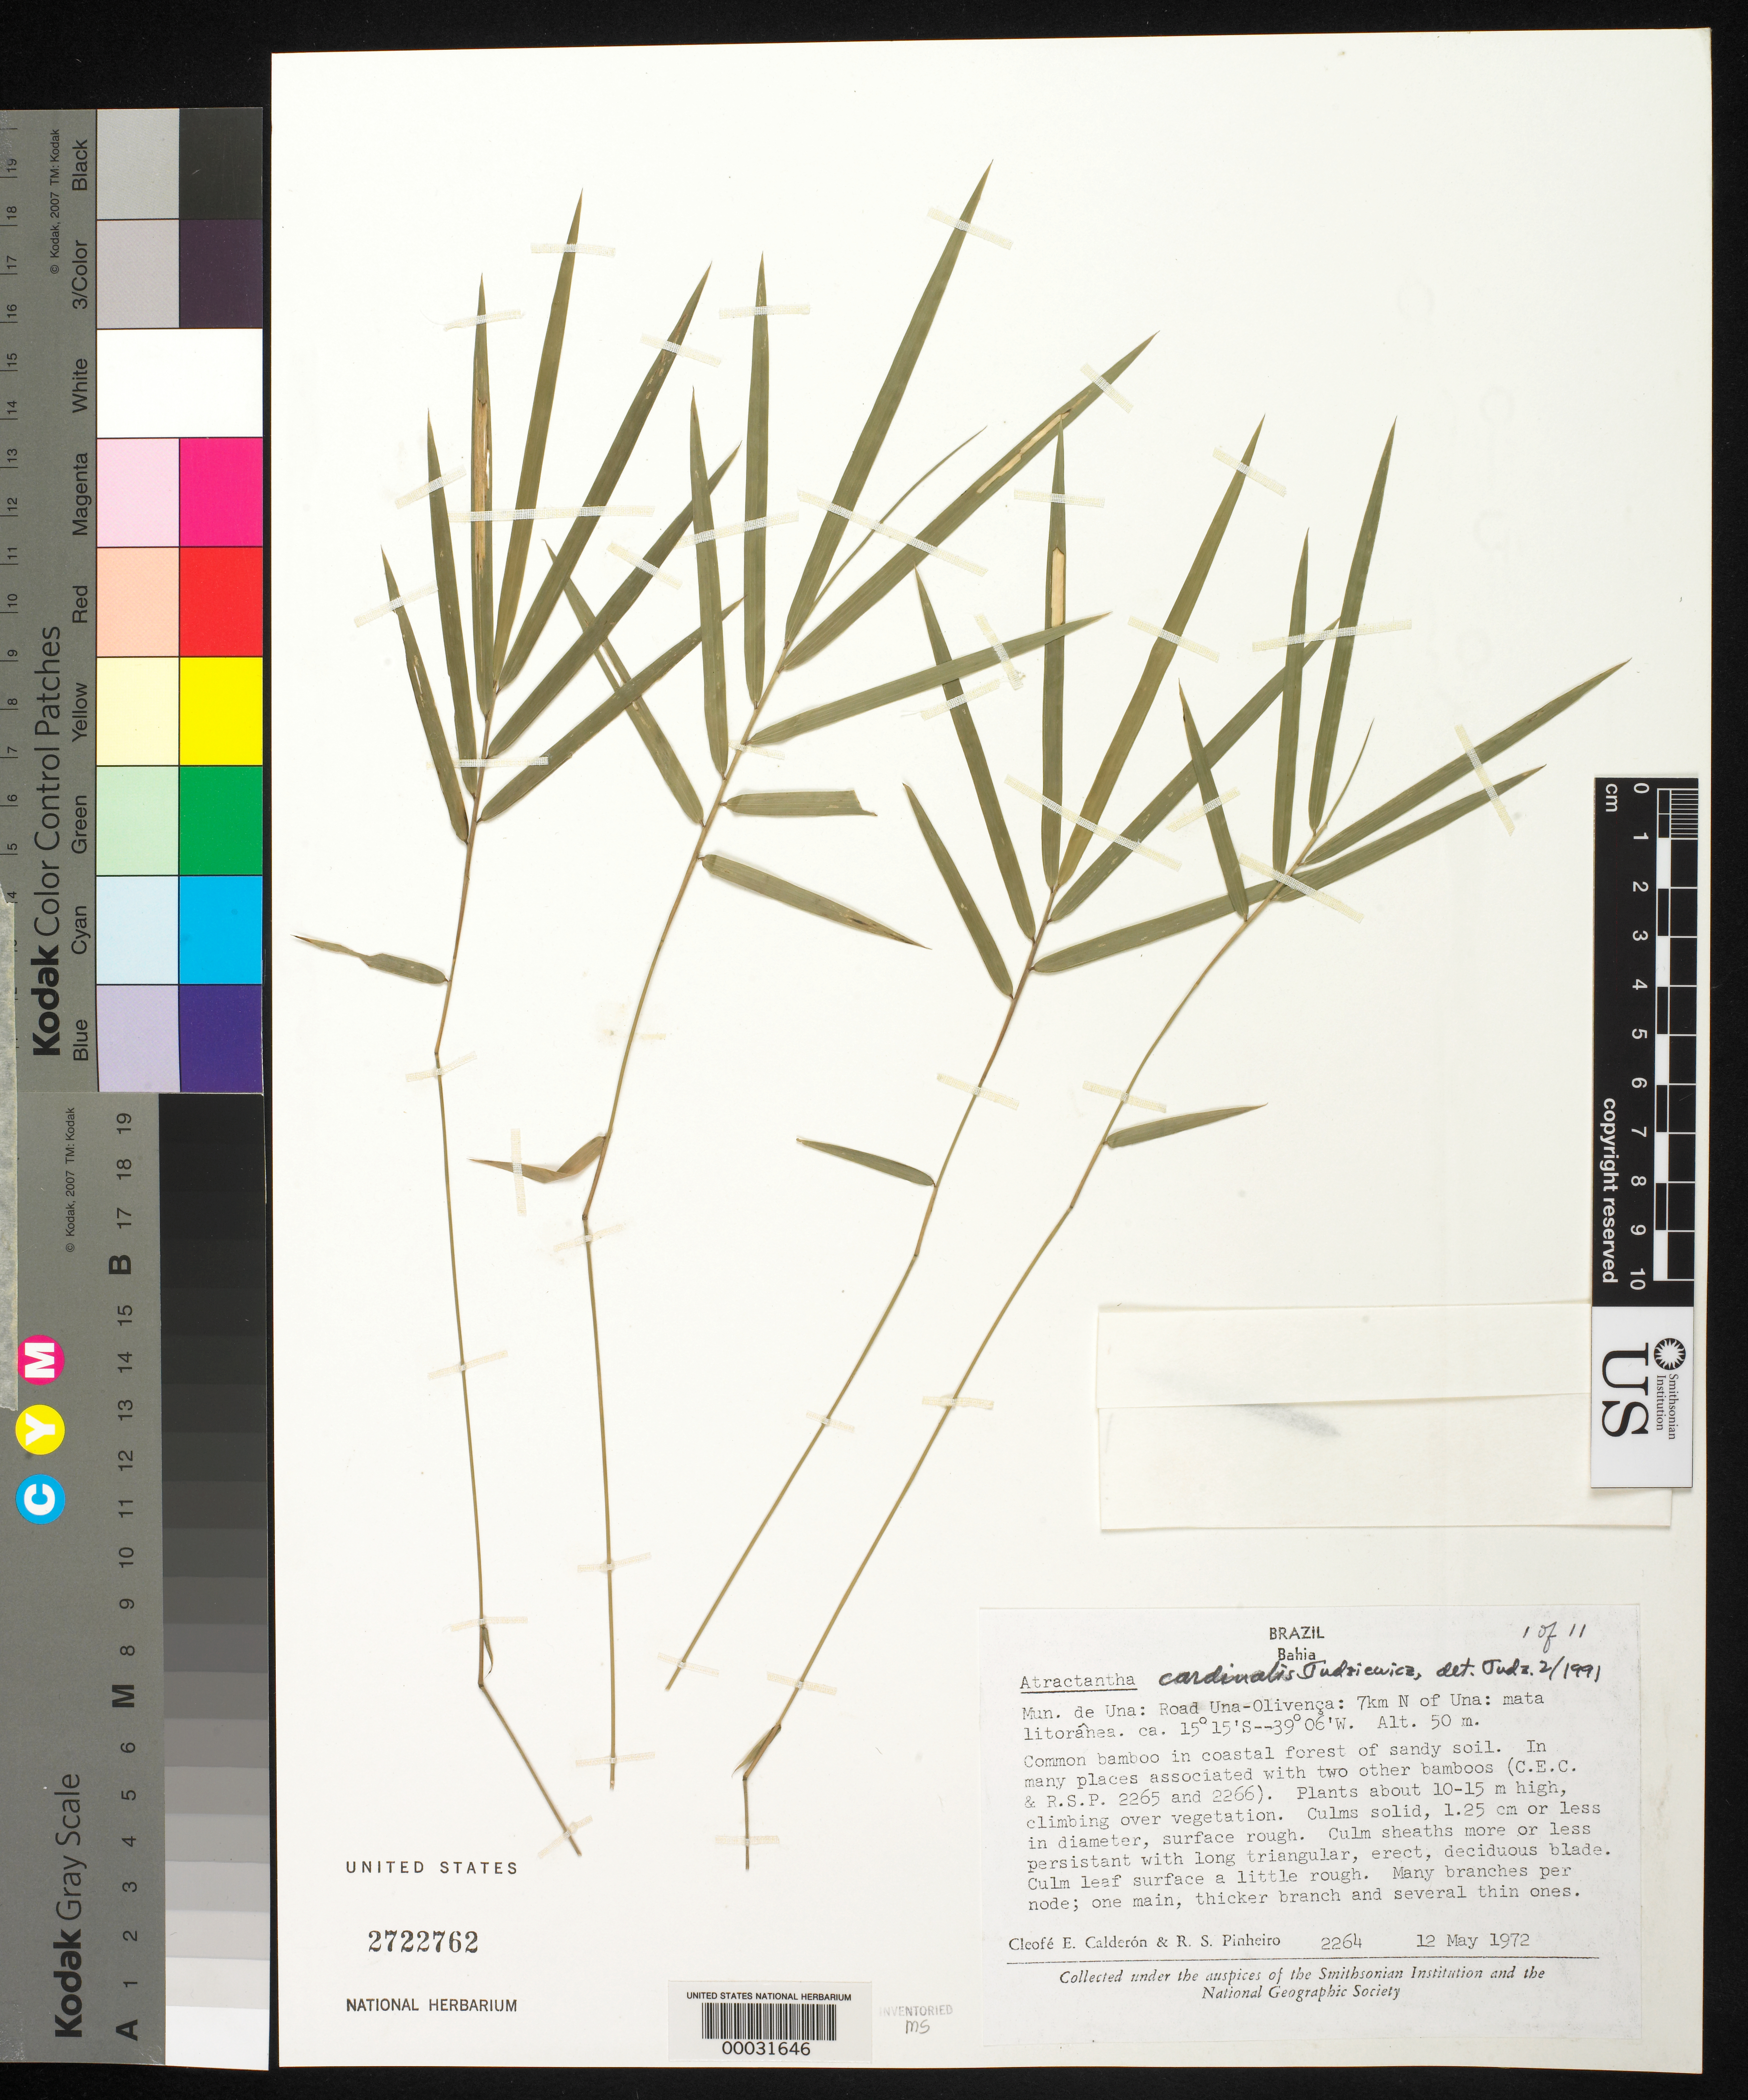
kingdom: Plantae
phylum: Tracheophyta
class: Liliopsida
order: Poales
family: Poaceae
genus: Atractantha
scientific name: Atractantha cardinalis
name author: Judz.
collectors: C. E. Calderón & R. S. Pinheiro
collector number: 2264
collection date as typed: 12 May 1972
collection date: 1972-05-12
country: Brazil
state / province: Bahia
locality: Una, olivenca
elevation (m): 50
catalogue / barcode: US 2722762